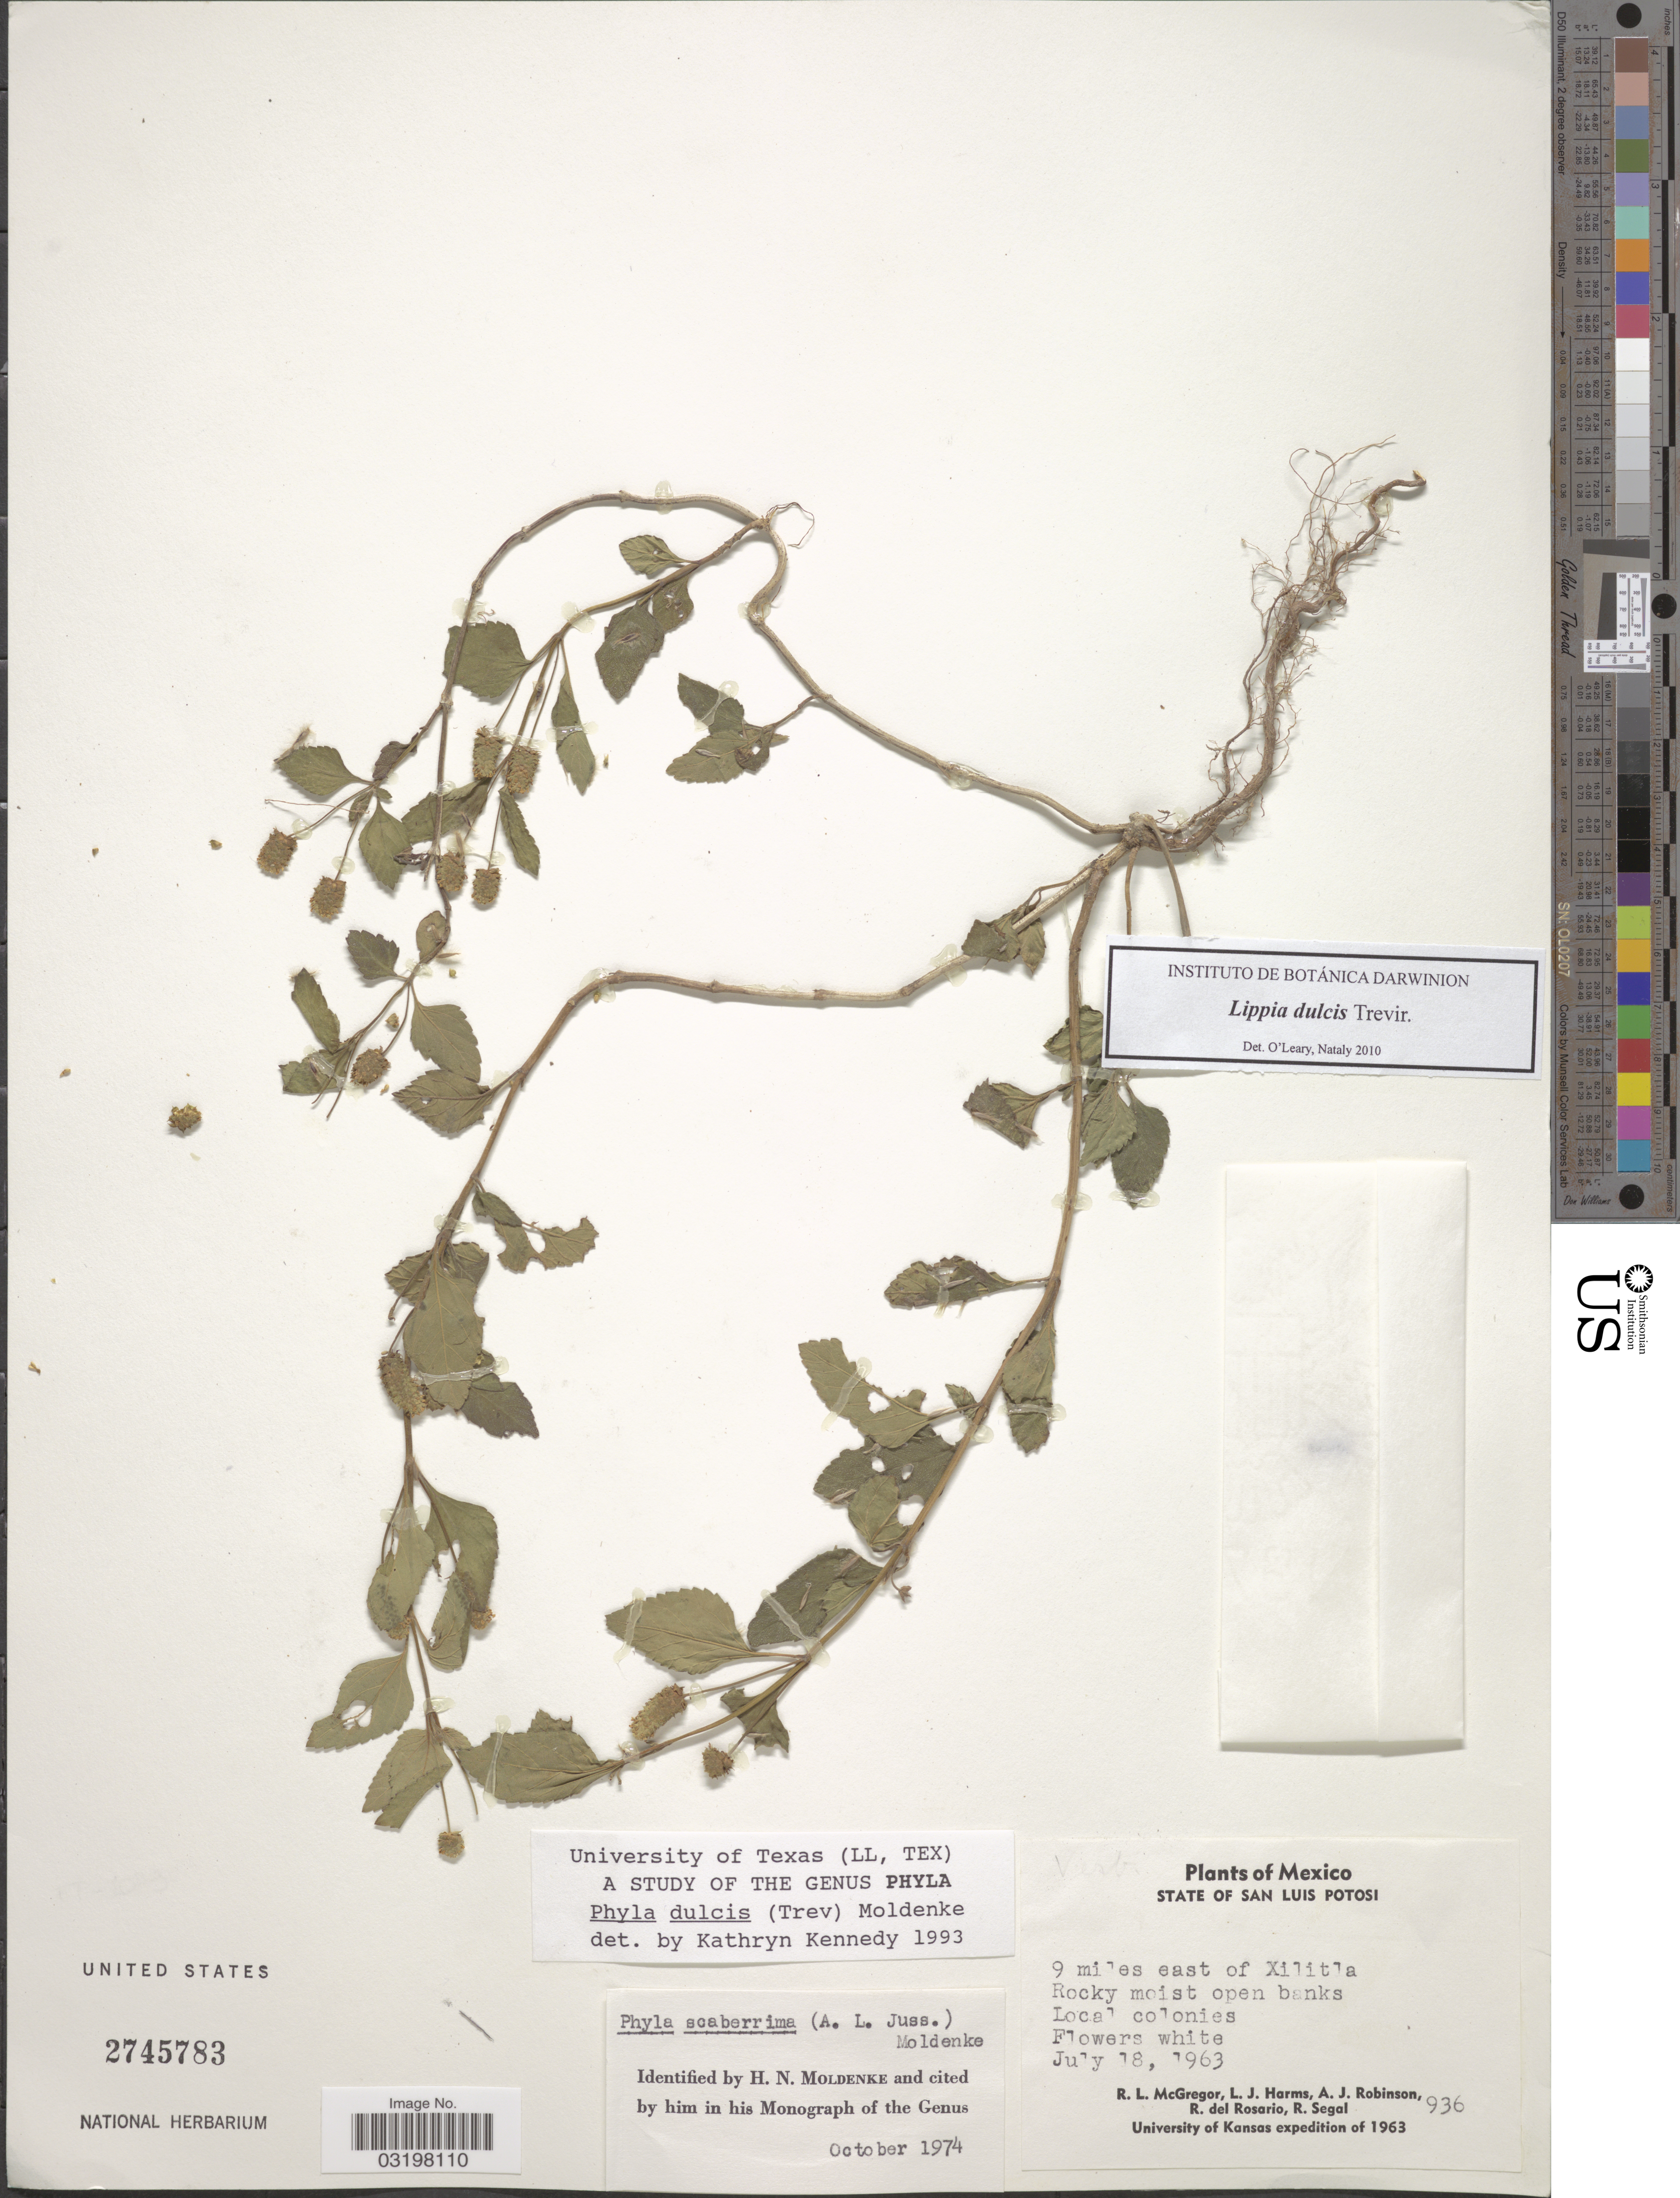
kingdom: Plantae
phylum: Tracheophyta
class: Magnoliopsida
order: Lamiales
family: Verbenaceae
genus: Lippia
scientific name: Lippia dulcis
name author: Trevis.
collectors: R. McGregor, L. Harms, A. J. Robinson, R. del Rosario & R. Segal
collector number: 936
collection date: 1963-07-18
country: Mexico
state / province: San Luis Potosí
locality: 9 miles east of Xilitla.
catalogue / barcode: US 2745783